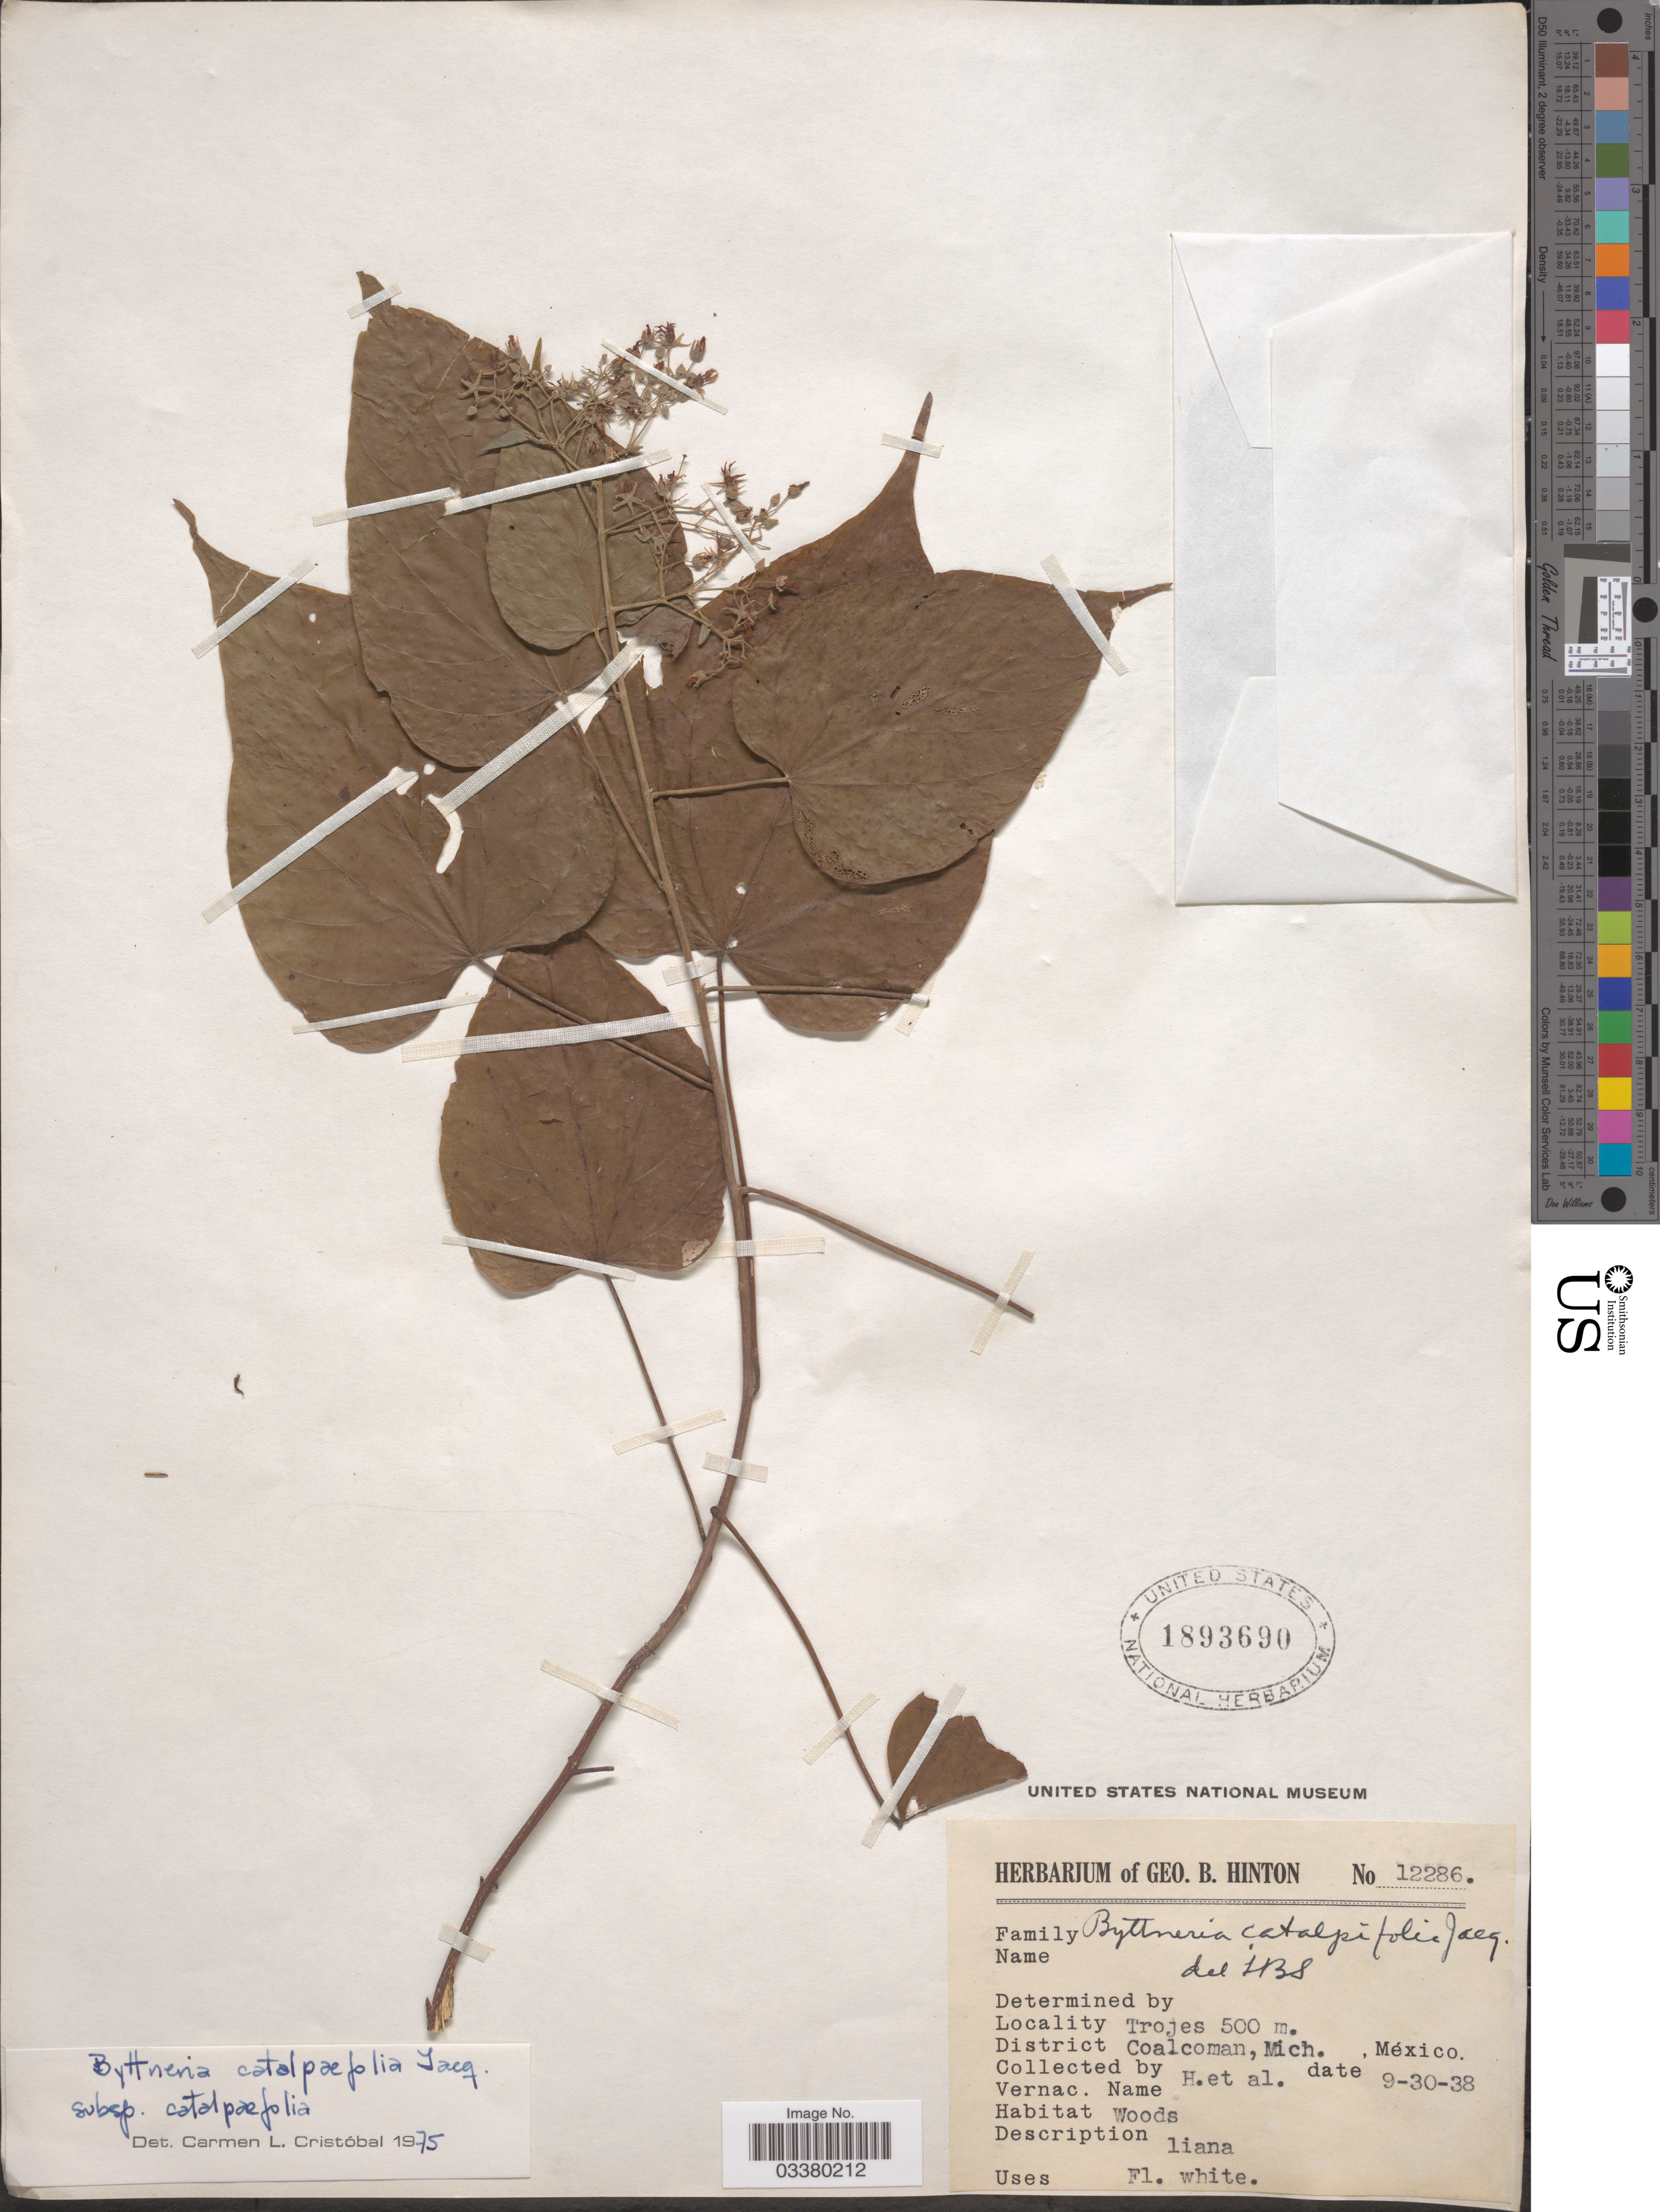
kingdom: Plantae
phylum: Tracheophyta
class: Magnoliopsida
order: Malvales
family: Malvaceae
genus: Byttneria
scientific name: Byttneria catalpifolia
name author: Jacq.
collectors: G. B. Hinton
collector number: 12286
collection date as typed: Transcribed d/m/y: 30/9/38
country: Mexico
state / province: Michoacán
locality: Trojes. District Coalcoman.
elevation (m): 500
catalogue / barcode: US 1893690